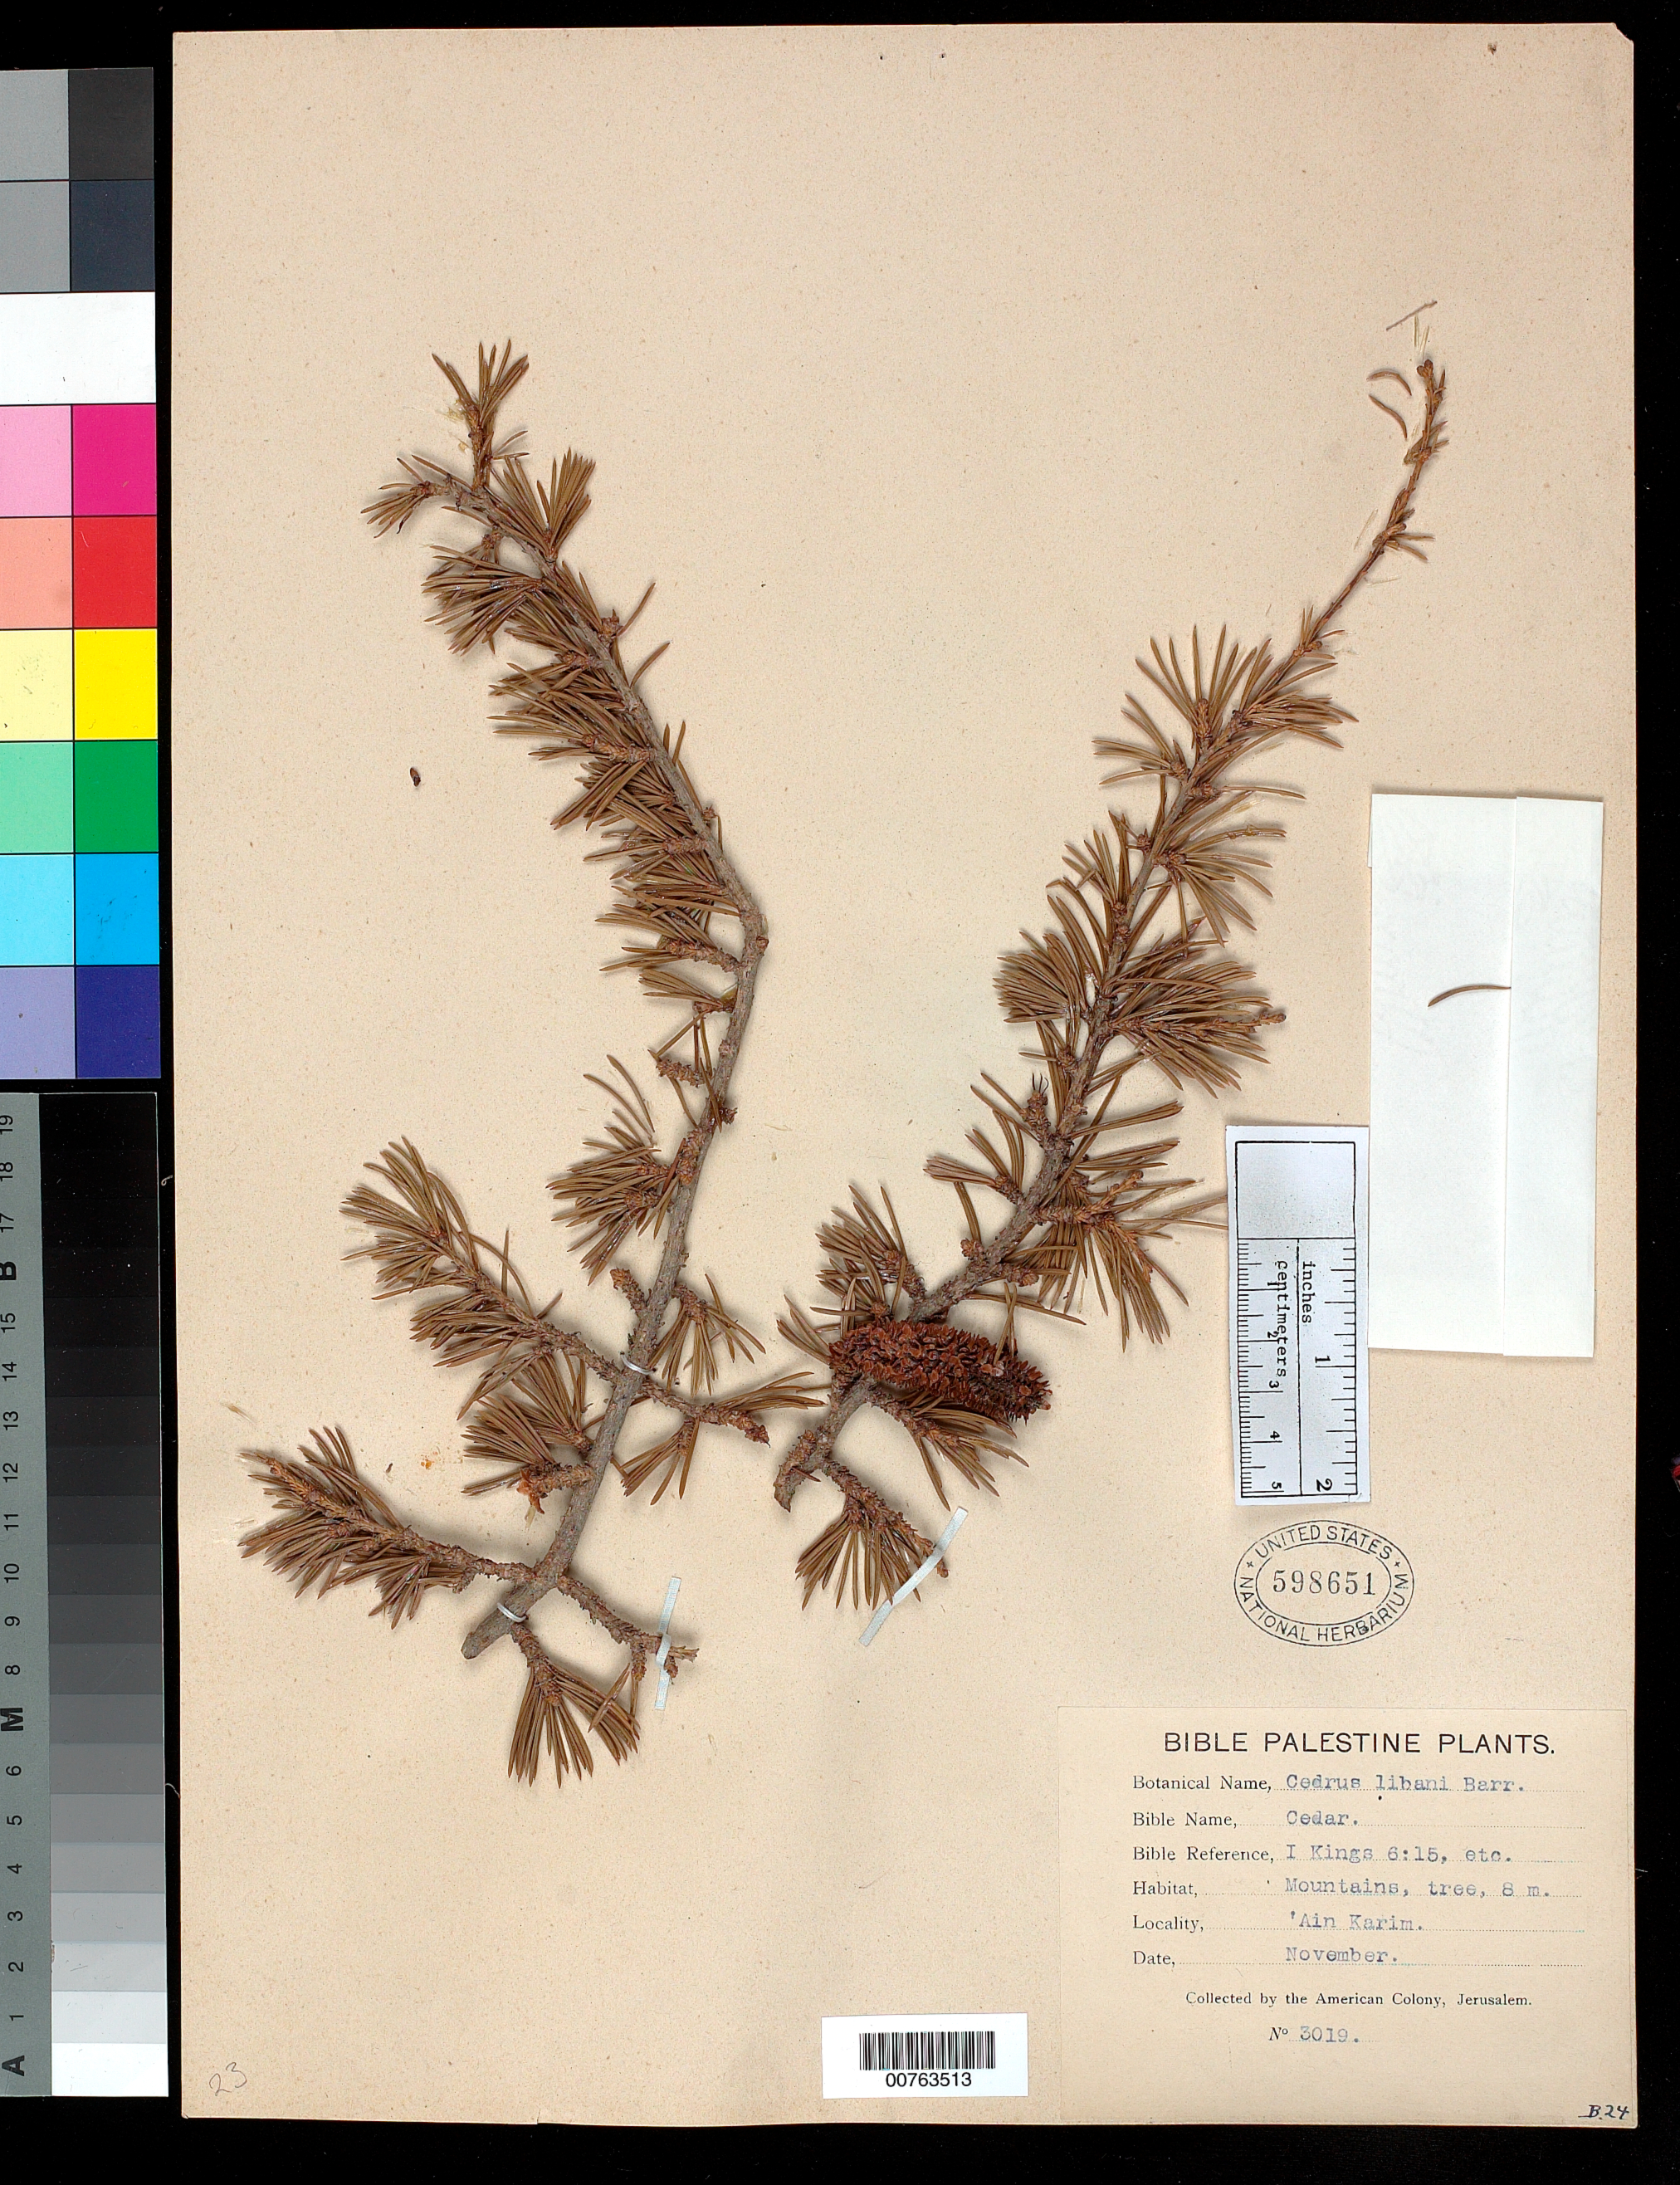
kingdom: Plantae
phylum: Tracheophyta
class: Pinopsida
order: Pinales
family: Pinaceae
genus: Cedrus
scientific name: Cedrus libani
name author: A. Rich.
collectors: American Colony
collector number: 3019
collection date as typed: Nov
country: Israel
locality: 'Ain Karim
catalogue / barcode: US 598651